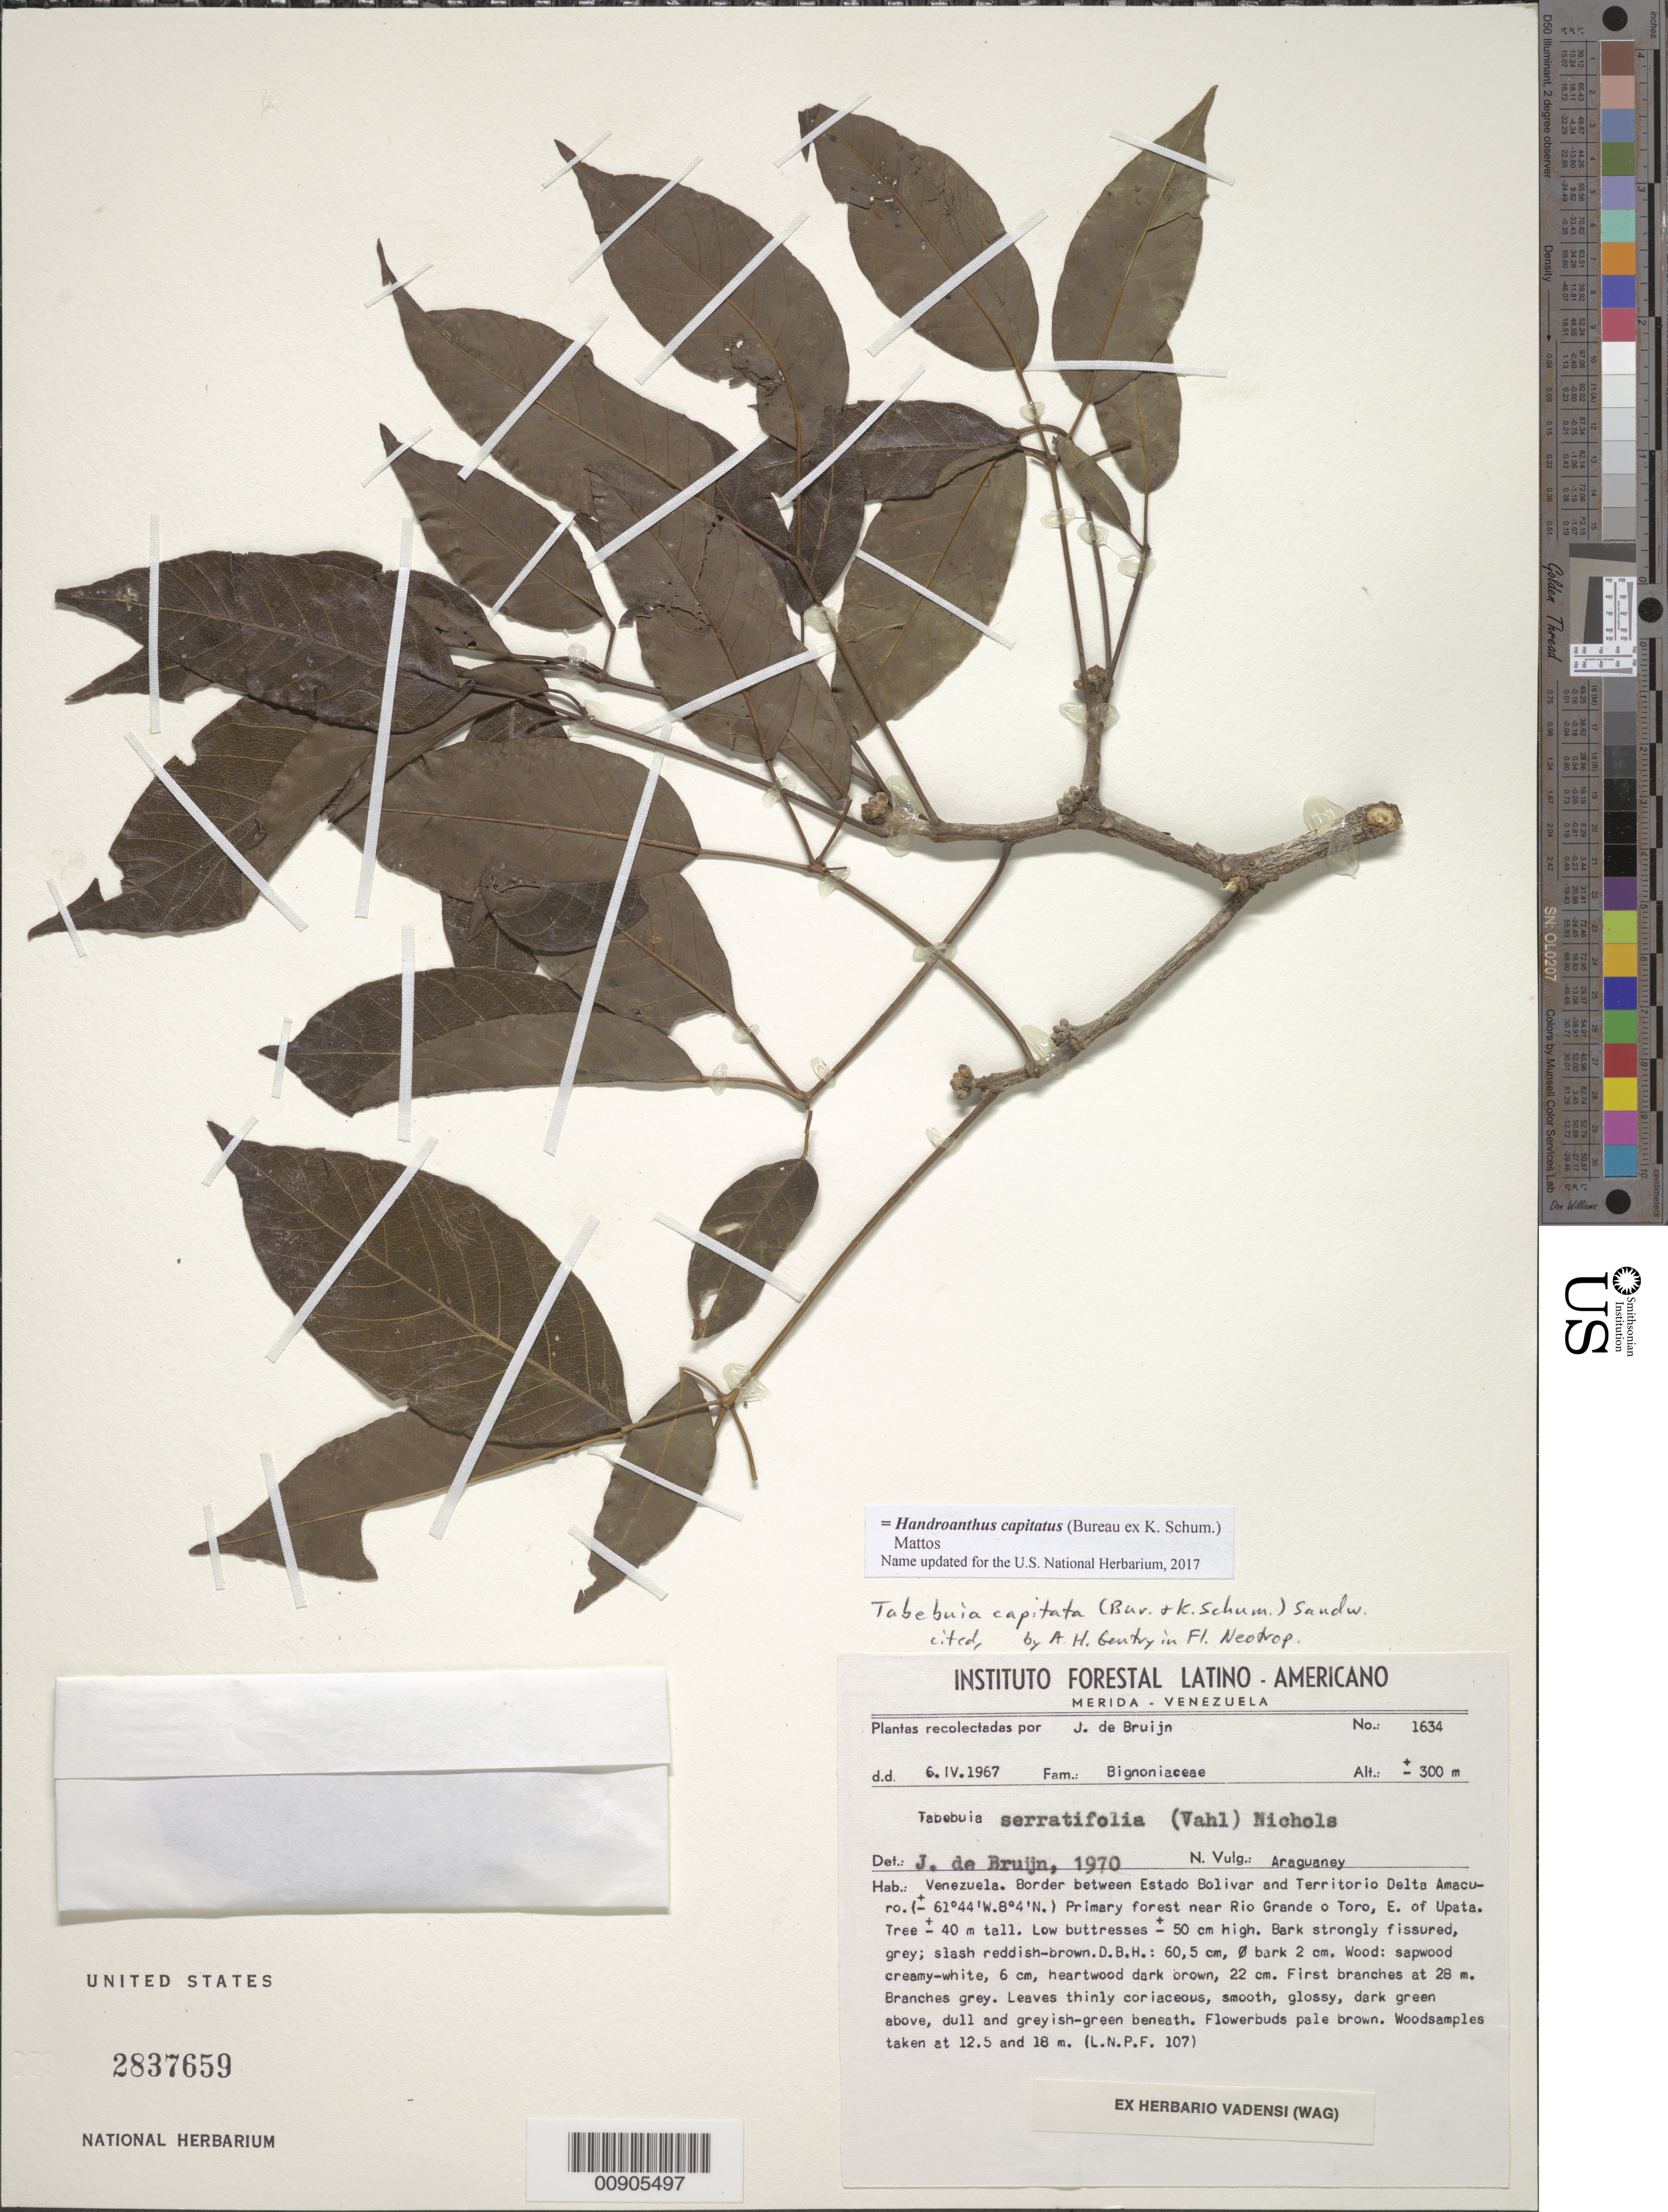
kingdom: Plantae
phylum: Tracheophyta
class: Magnoliopsida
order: Lamiales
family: Bignoniaceae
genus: Handroanthus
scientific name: Handroanthus capitatus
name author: (Bureau ex K. Schum.) Mattos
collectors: J. Bruijn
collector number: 1634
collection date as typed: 6-Apr-67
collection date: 1967-04-06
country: Venezuela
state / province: Delta Amacuro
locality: Estado Bolívar and Territorío Delta Amacuro border, near Río Grande o Toro, E of Upata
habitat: Primary forest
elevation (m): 300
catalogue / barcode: US 2837659